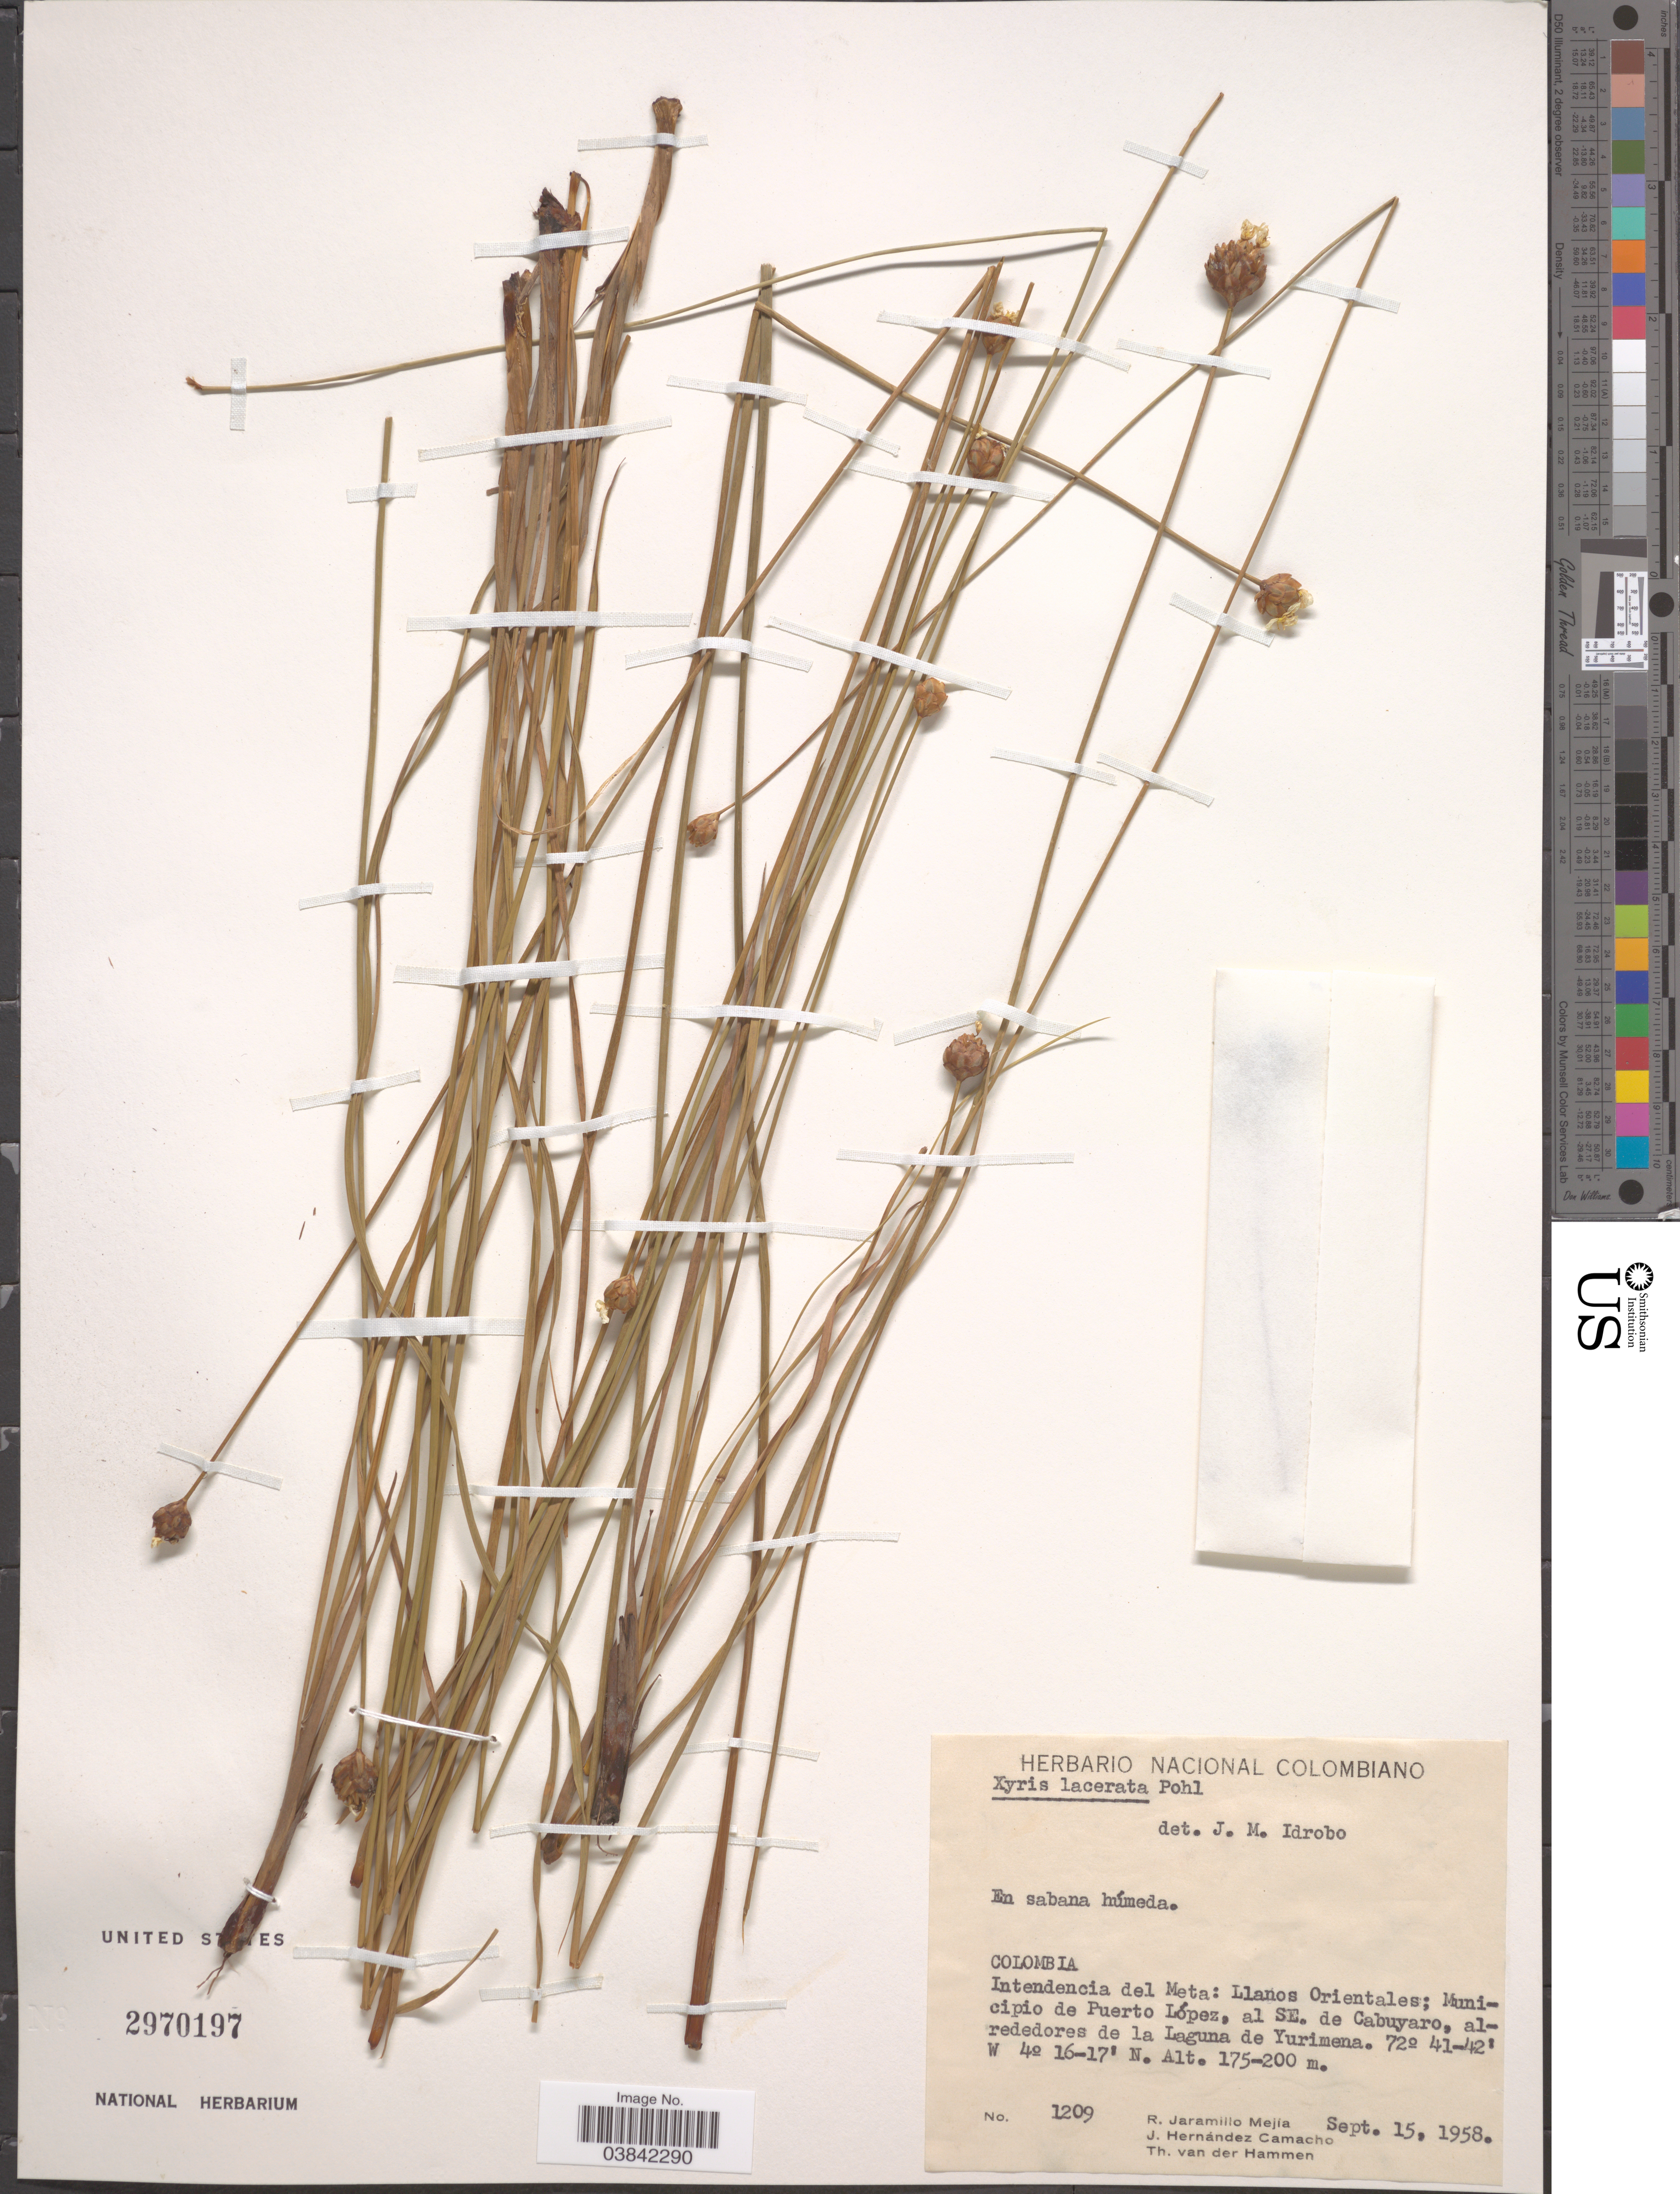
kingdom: Plantae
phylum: Tracheophyta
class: Liliopsida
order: Poales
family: Xyridaceae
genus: Xyris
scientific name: Xyris lacerata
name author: Pohl ex Seub.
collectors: R. Jaramillo M., J. Hernández-Camacho & T. Van der Hammen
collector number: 1209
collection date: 1958-09-15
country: Colombia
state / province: Meta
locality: Intendencia del Meta: Llanos Orientales; Municipio de Puerto López, al SE. de Cabuyaro, alrededores de la Laguna de Yurimena.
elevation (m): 175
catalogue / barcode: US 2970197